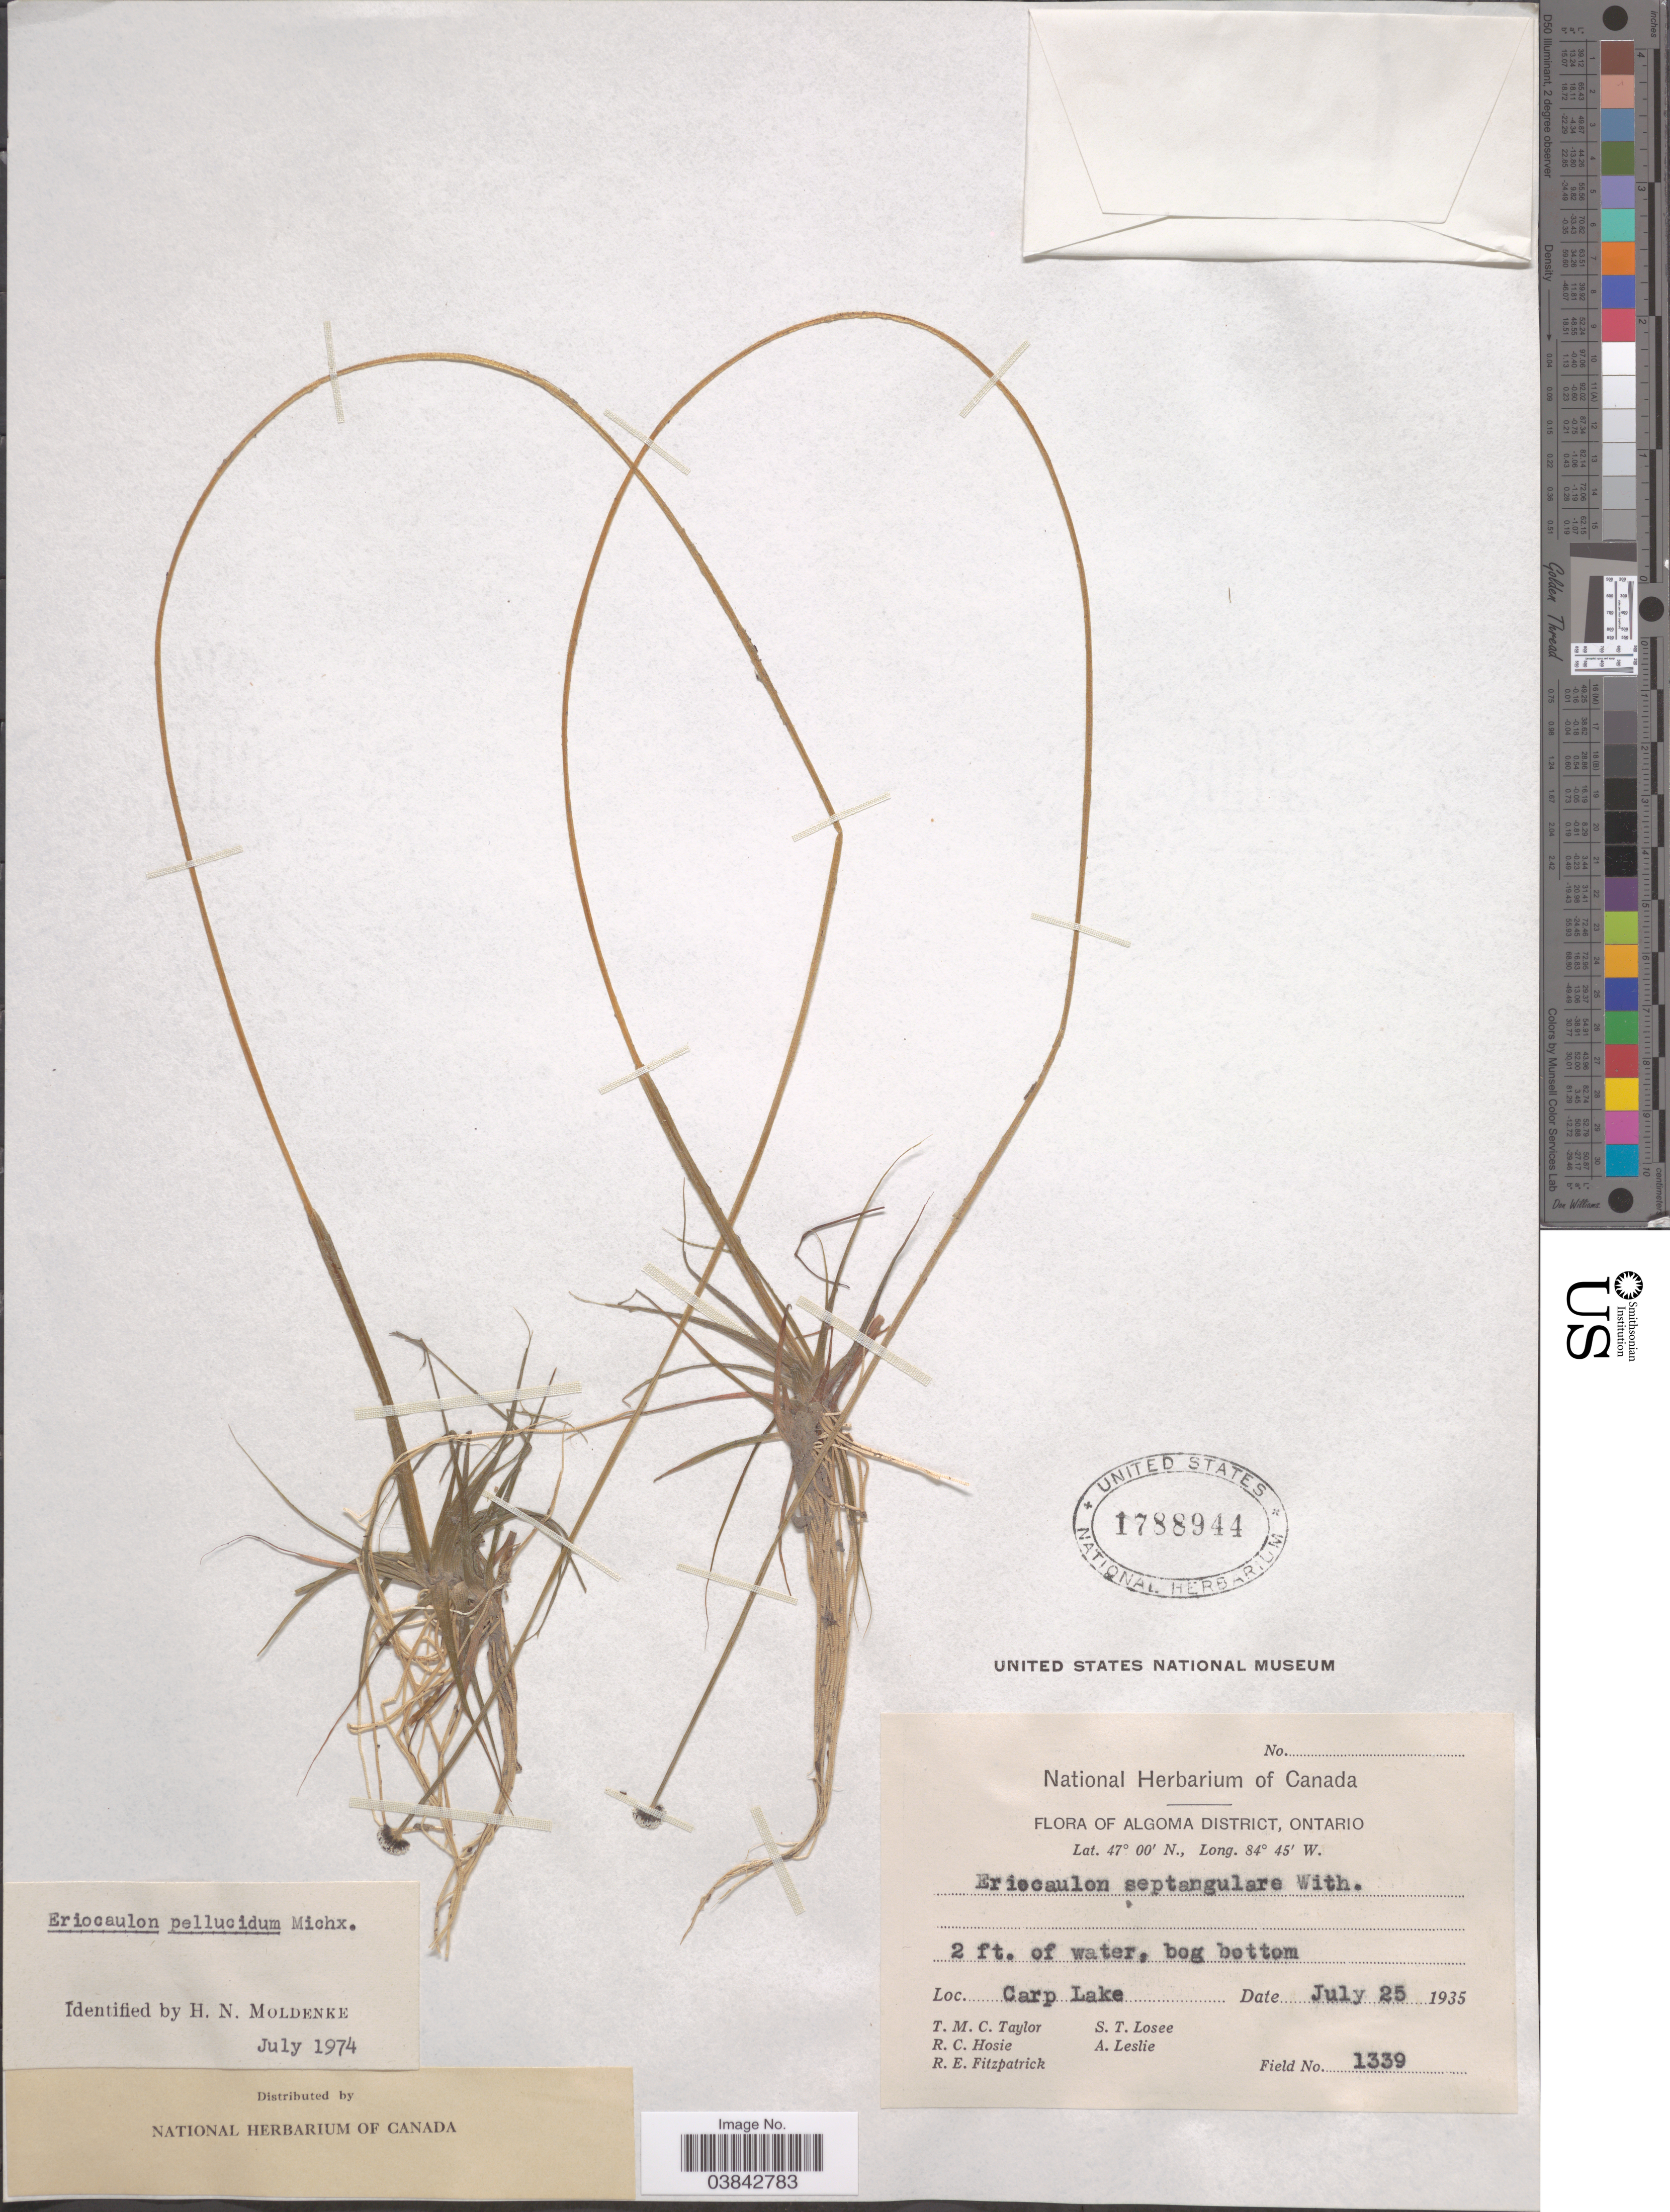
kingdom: Plantae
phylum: Tracheophyta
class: Liliopsida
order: Poales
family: Eriocaulaceae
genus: Eriocaulon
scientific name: Eriocaulon aquaticum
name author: (Hill) Druce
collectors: T. M. C. Taylor, R. Hosie, R. Fitzpatrick, S. Losee & A. Leslie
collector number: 1339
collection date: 1935-07-25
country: Canada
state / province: Ontario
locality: Algoma District. Carp Lake.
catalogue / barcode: US 1788944